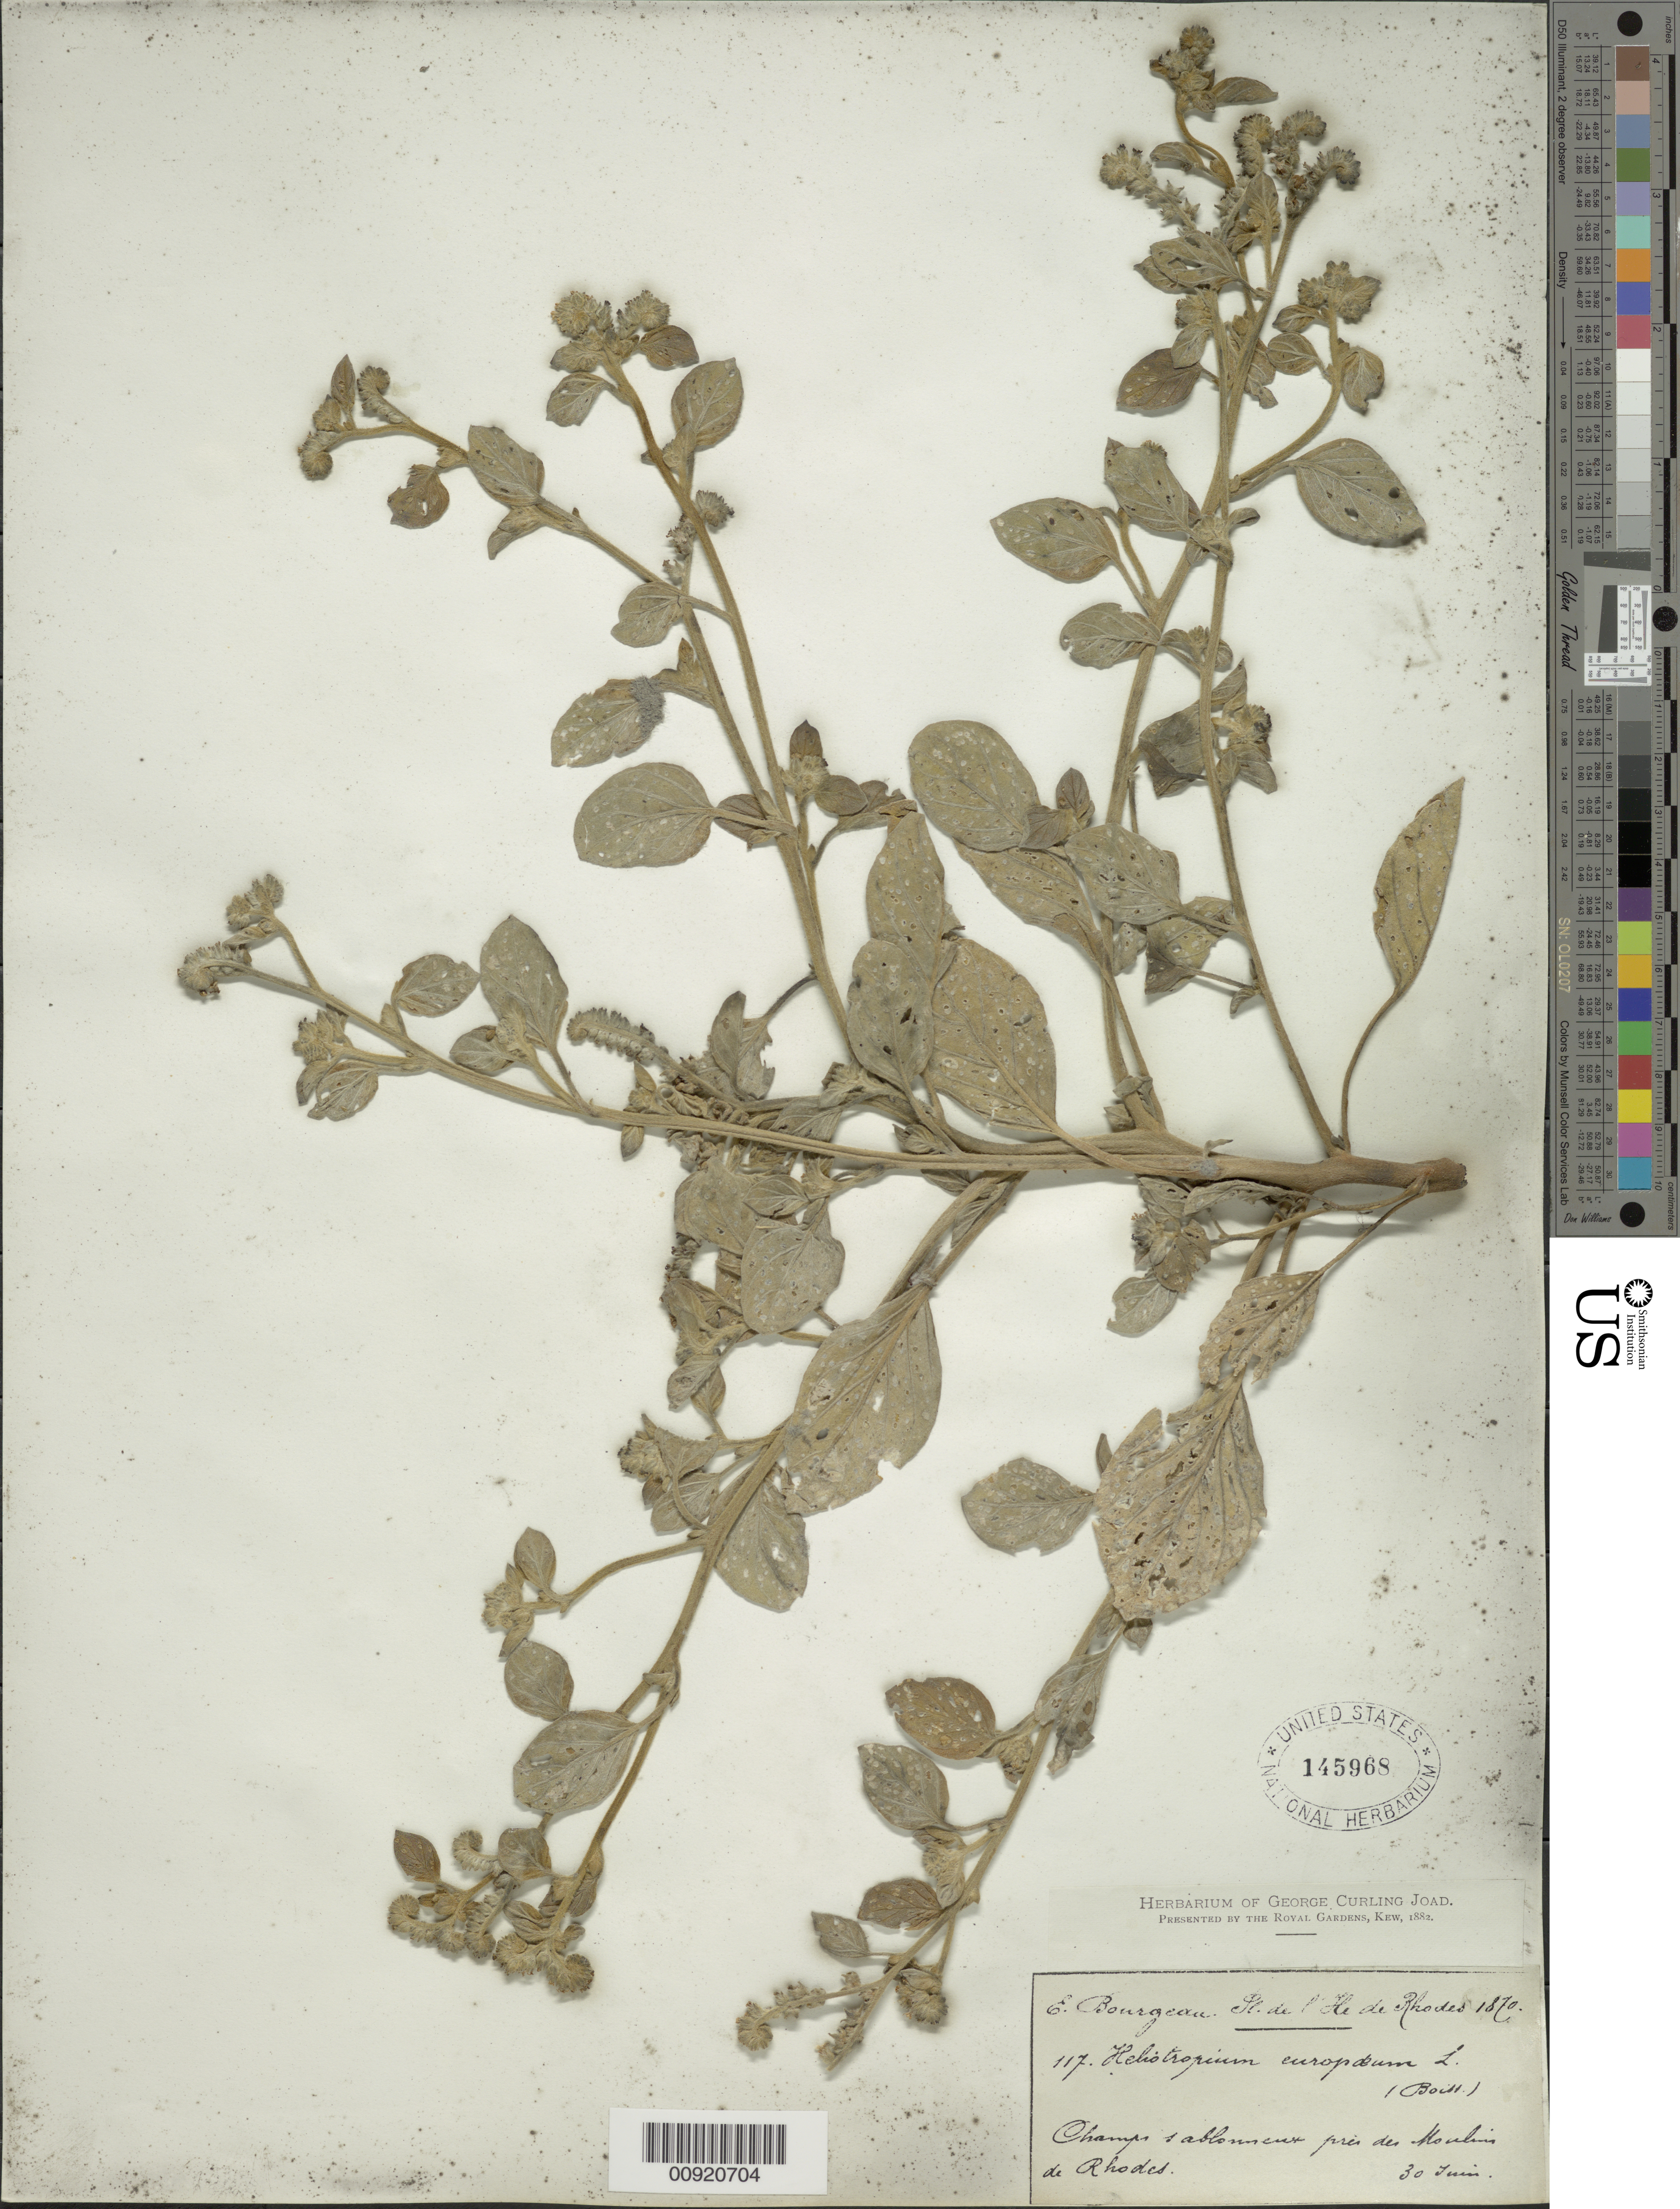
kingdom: Plantae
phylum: Tracheophyta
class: Magnoliopsida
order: Boraginales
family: Heliotropiaceae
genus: Heliotropium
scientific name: Heliotropium europaeum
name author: L.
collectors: E. Bourgeau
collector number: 117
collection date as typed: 30 Jun 1870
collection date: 1870-06-30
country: Greece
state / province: South Aegean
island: Rhodes I.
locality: Champs abloment pres des Moulim de Rhodes.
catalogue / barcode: US 145968